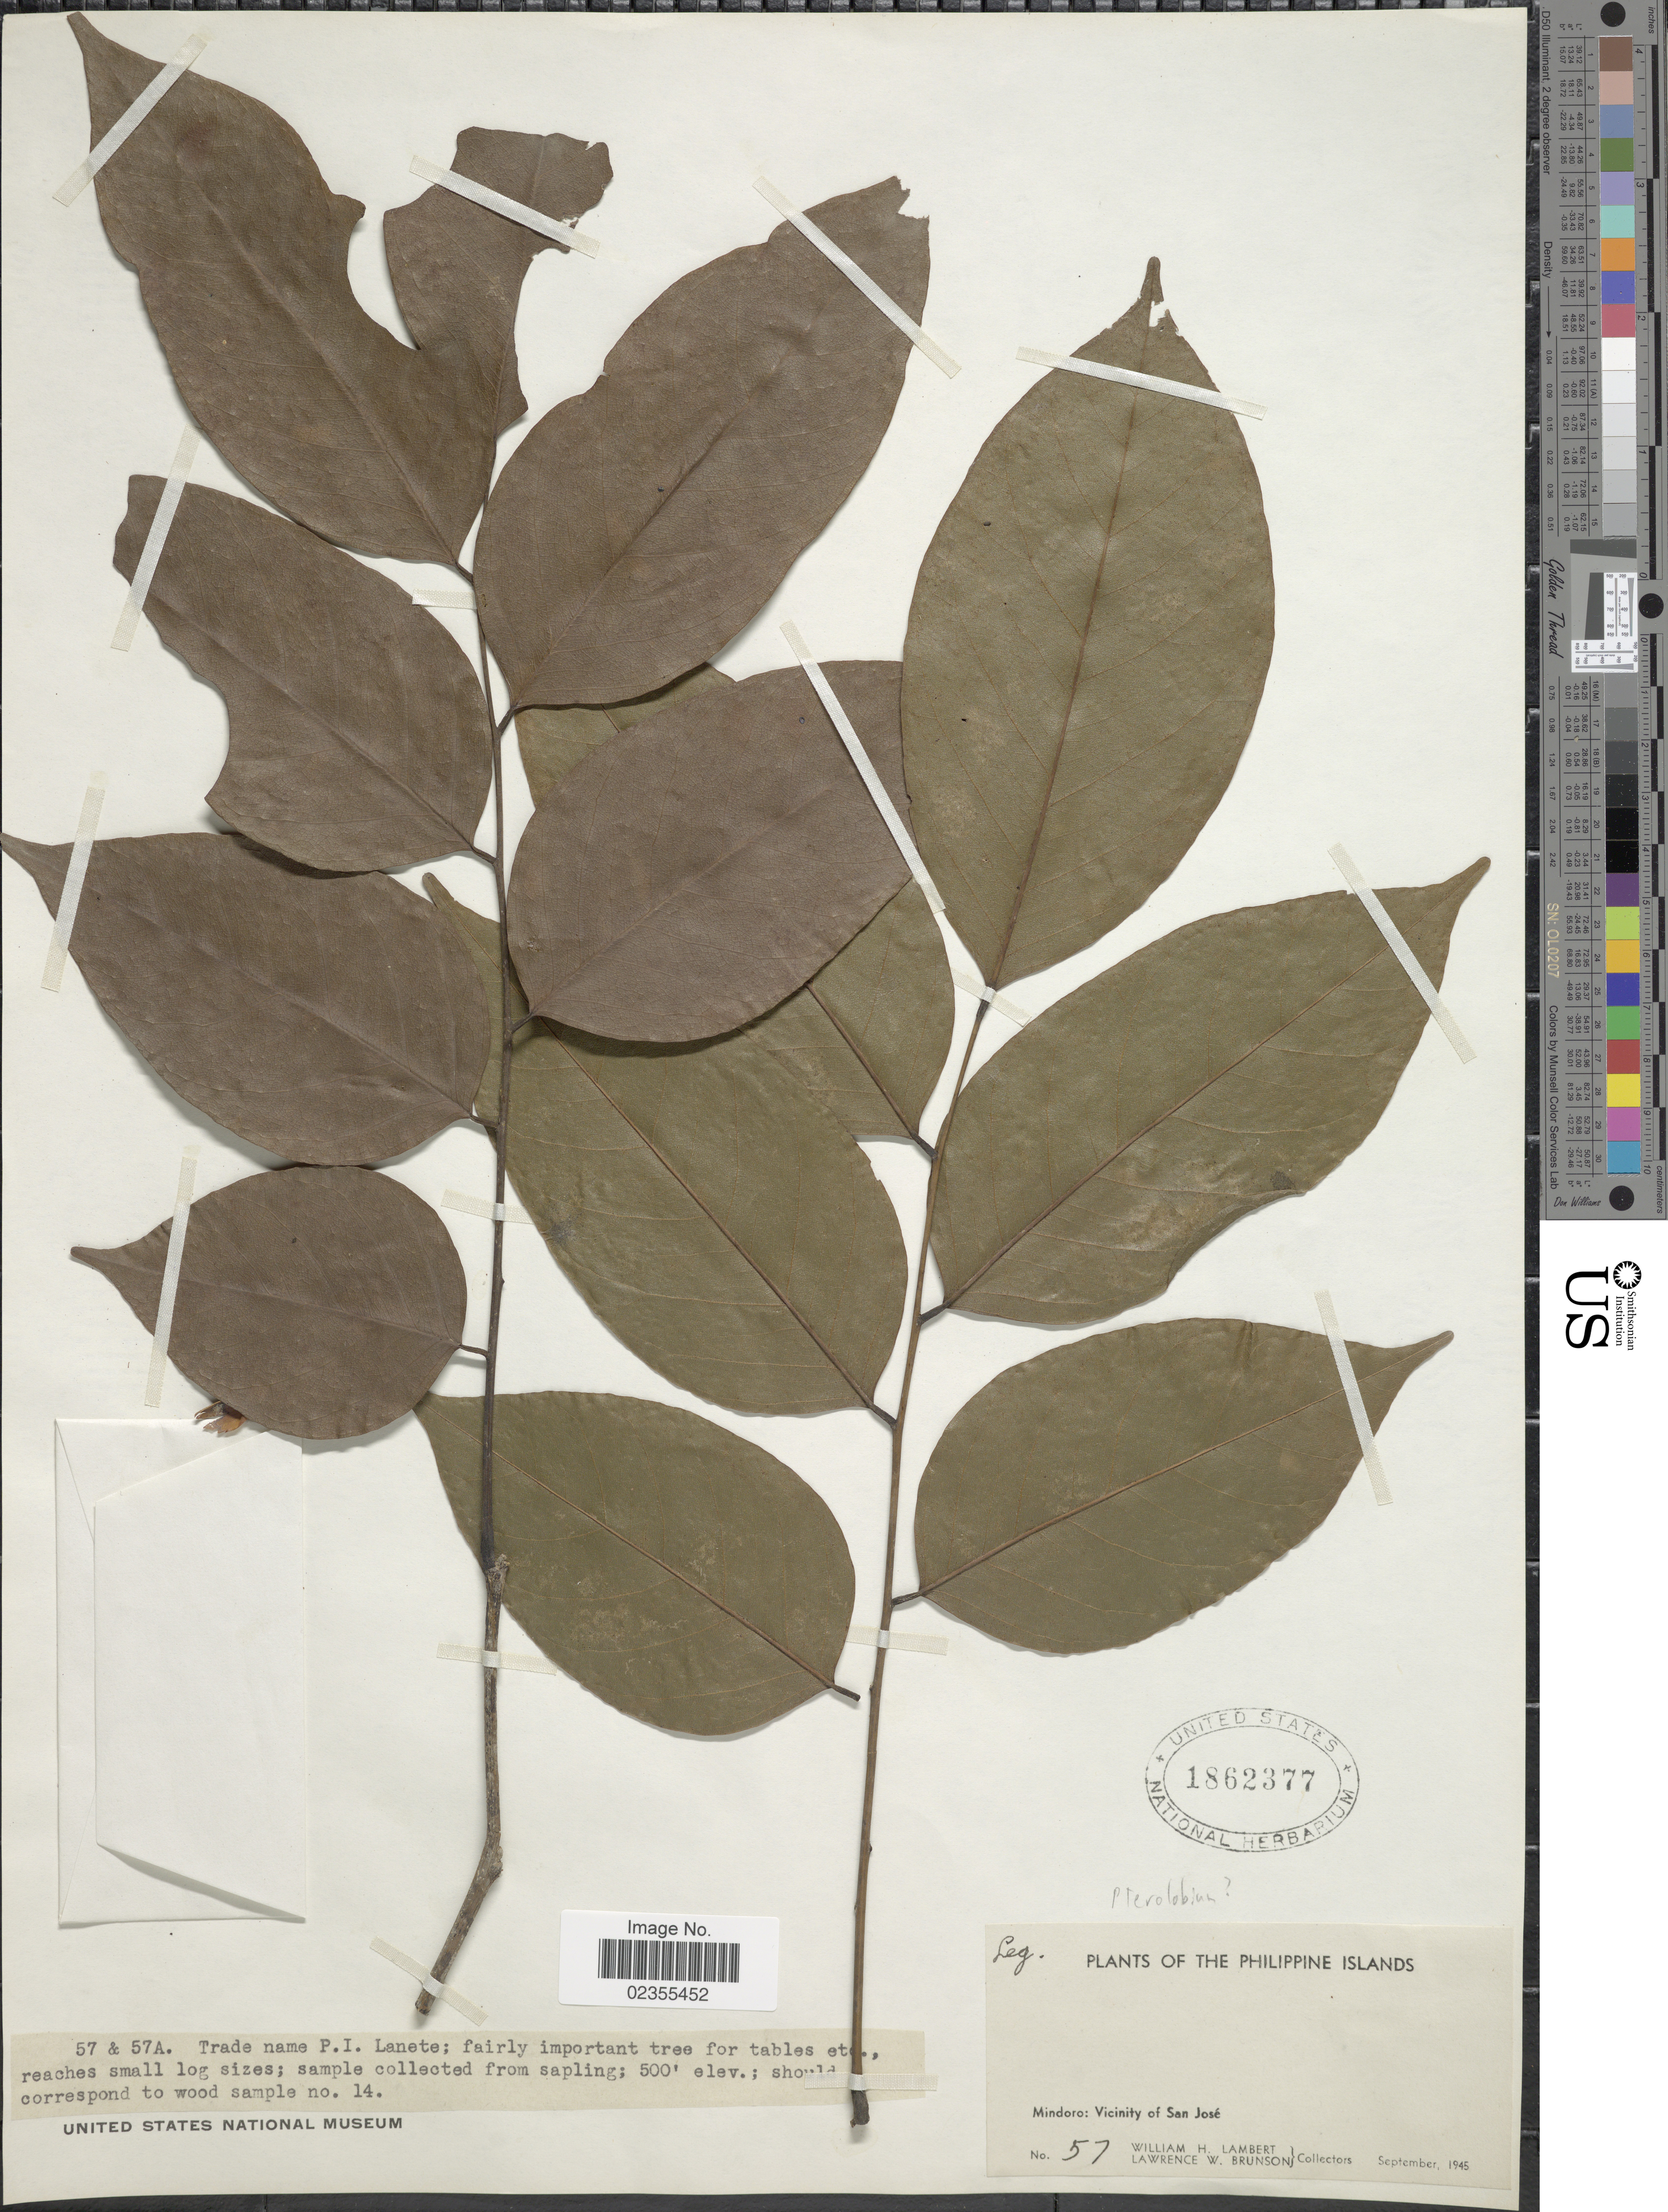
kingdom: Plantae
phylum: Tracheophyta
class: Magnoliopsida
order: Fabales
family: Fabaceae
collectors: W. Lambert & L. Brunson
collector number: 57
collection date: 1945-09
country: Philippines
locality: The Philippine Islands, Mindoro: Vicinity of San José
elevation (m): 152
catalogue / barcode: US 1862377